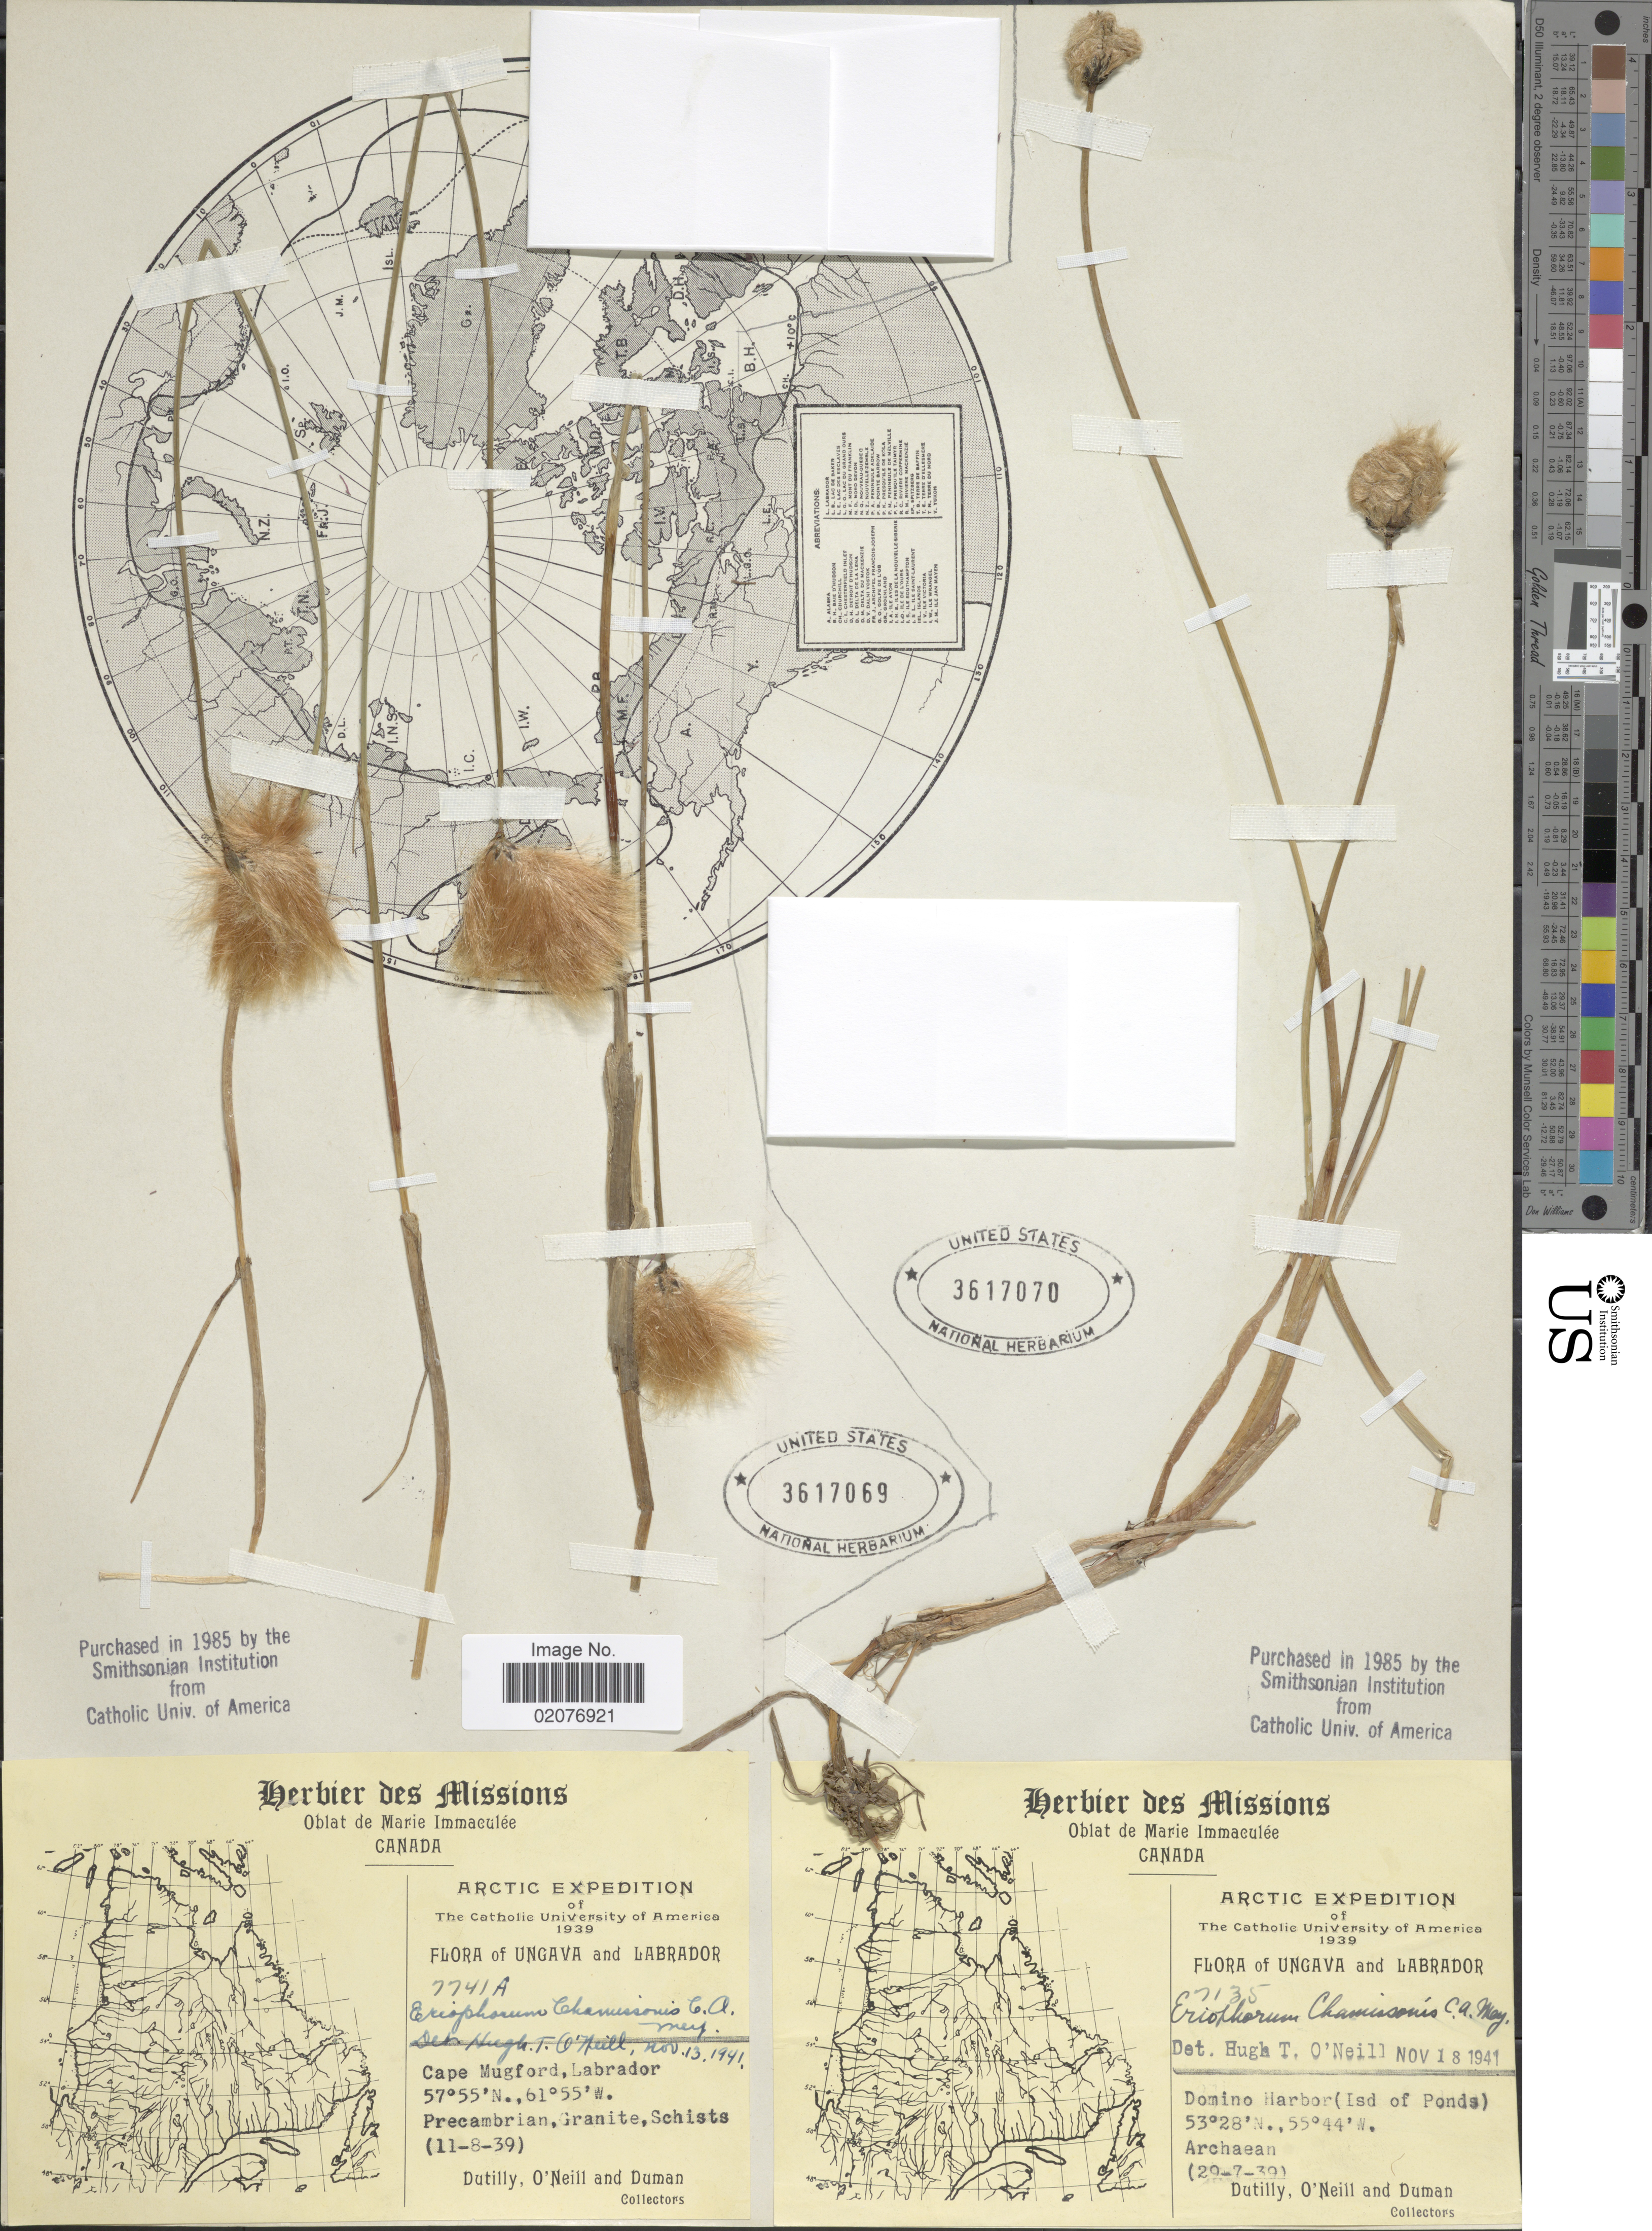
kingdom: Plantae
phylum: Tracheophyta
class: Liliopsida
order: Poales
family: Cyperaceae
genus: Eriophorum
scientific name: Eriophorum chamissonis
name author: C.A. Mey.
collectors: -. Dutilly, O' Neill & -. Duman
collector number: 7741A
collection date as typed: Transcribed d/m/y: 11/8/39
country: Canada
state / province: Newfoundland and Labrador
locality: Arctic, Ungava and Labrador, Cape Mugford, Labrador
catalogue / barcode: US 3617069